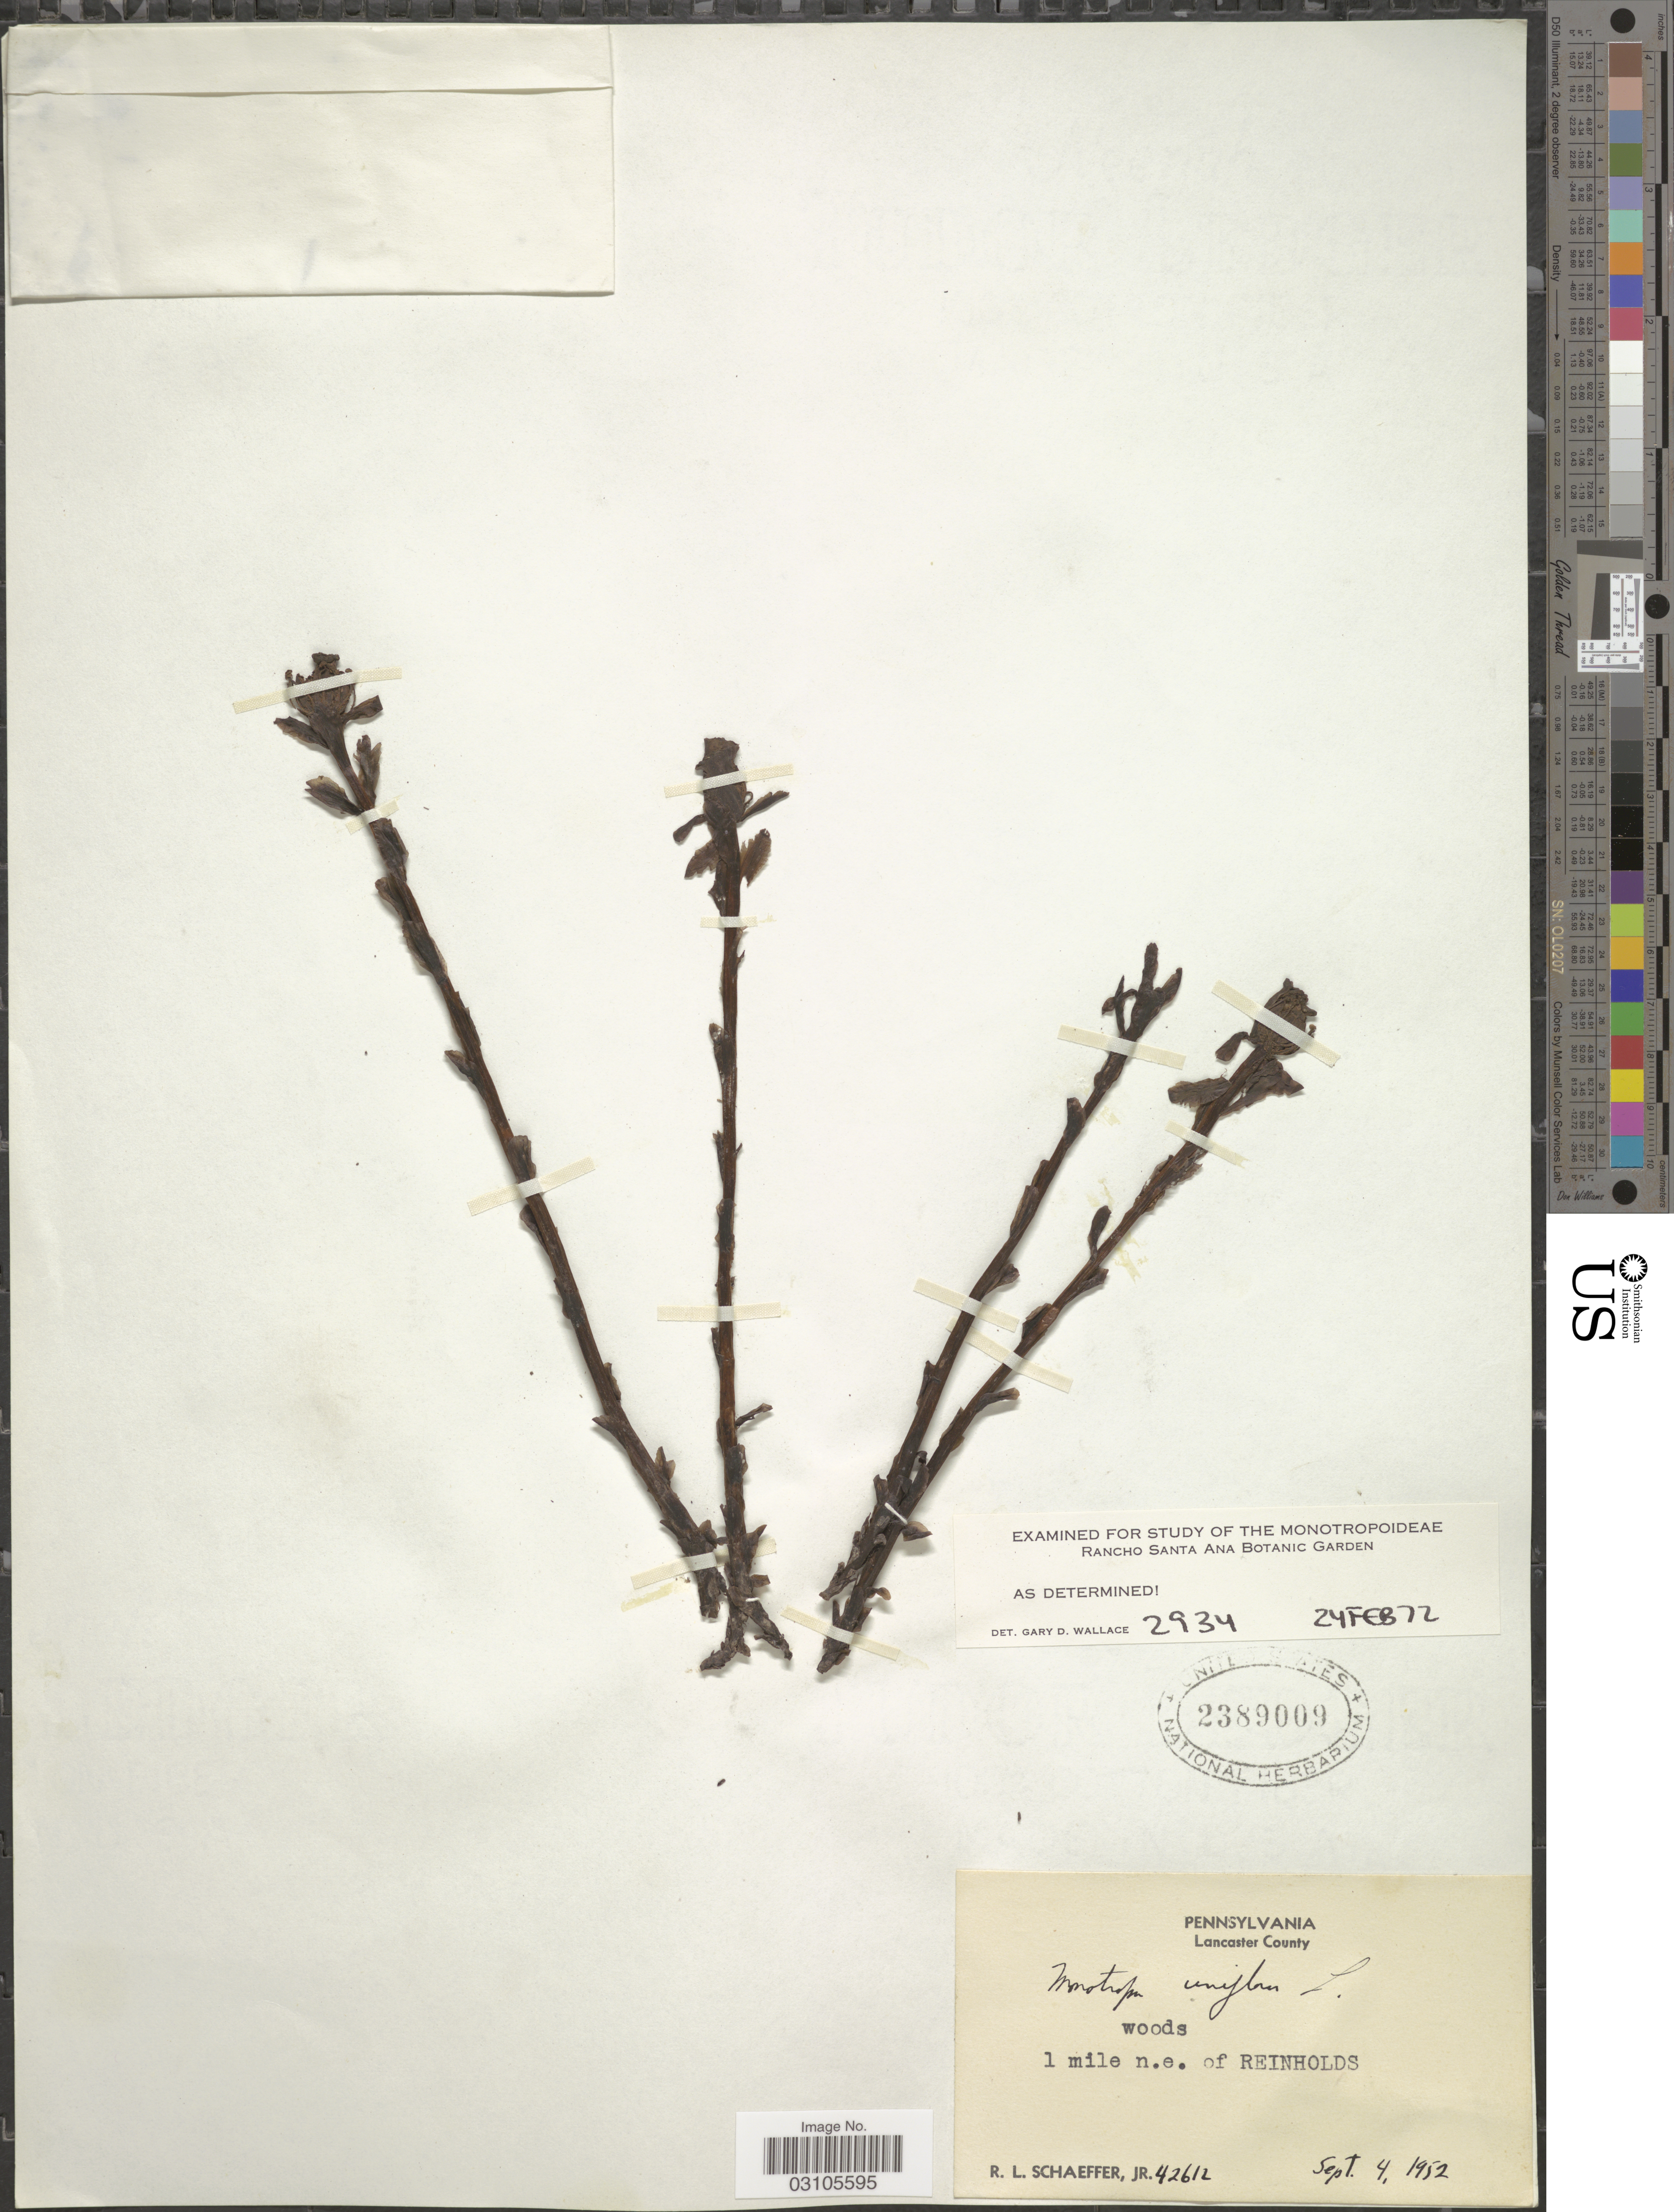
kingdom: Plantae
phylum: Tracheophyta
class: Magnoliopsida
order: Ericales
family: Ericaceae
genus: Monotropa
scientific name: Monotropa uniflora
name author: L.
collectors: R. L. Schaeffer Jr.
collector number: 42612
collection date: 1952-09-04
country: United States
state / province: Pennsylvania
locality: Lancaster County. 1 mile n.e. of Reinholds.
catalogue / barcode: US 2389009